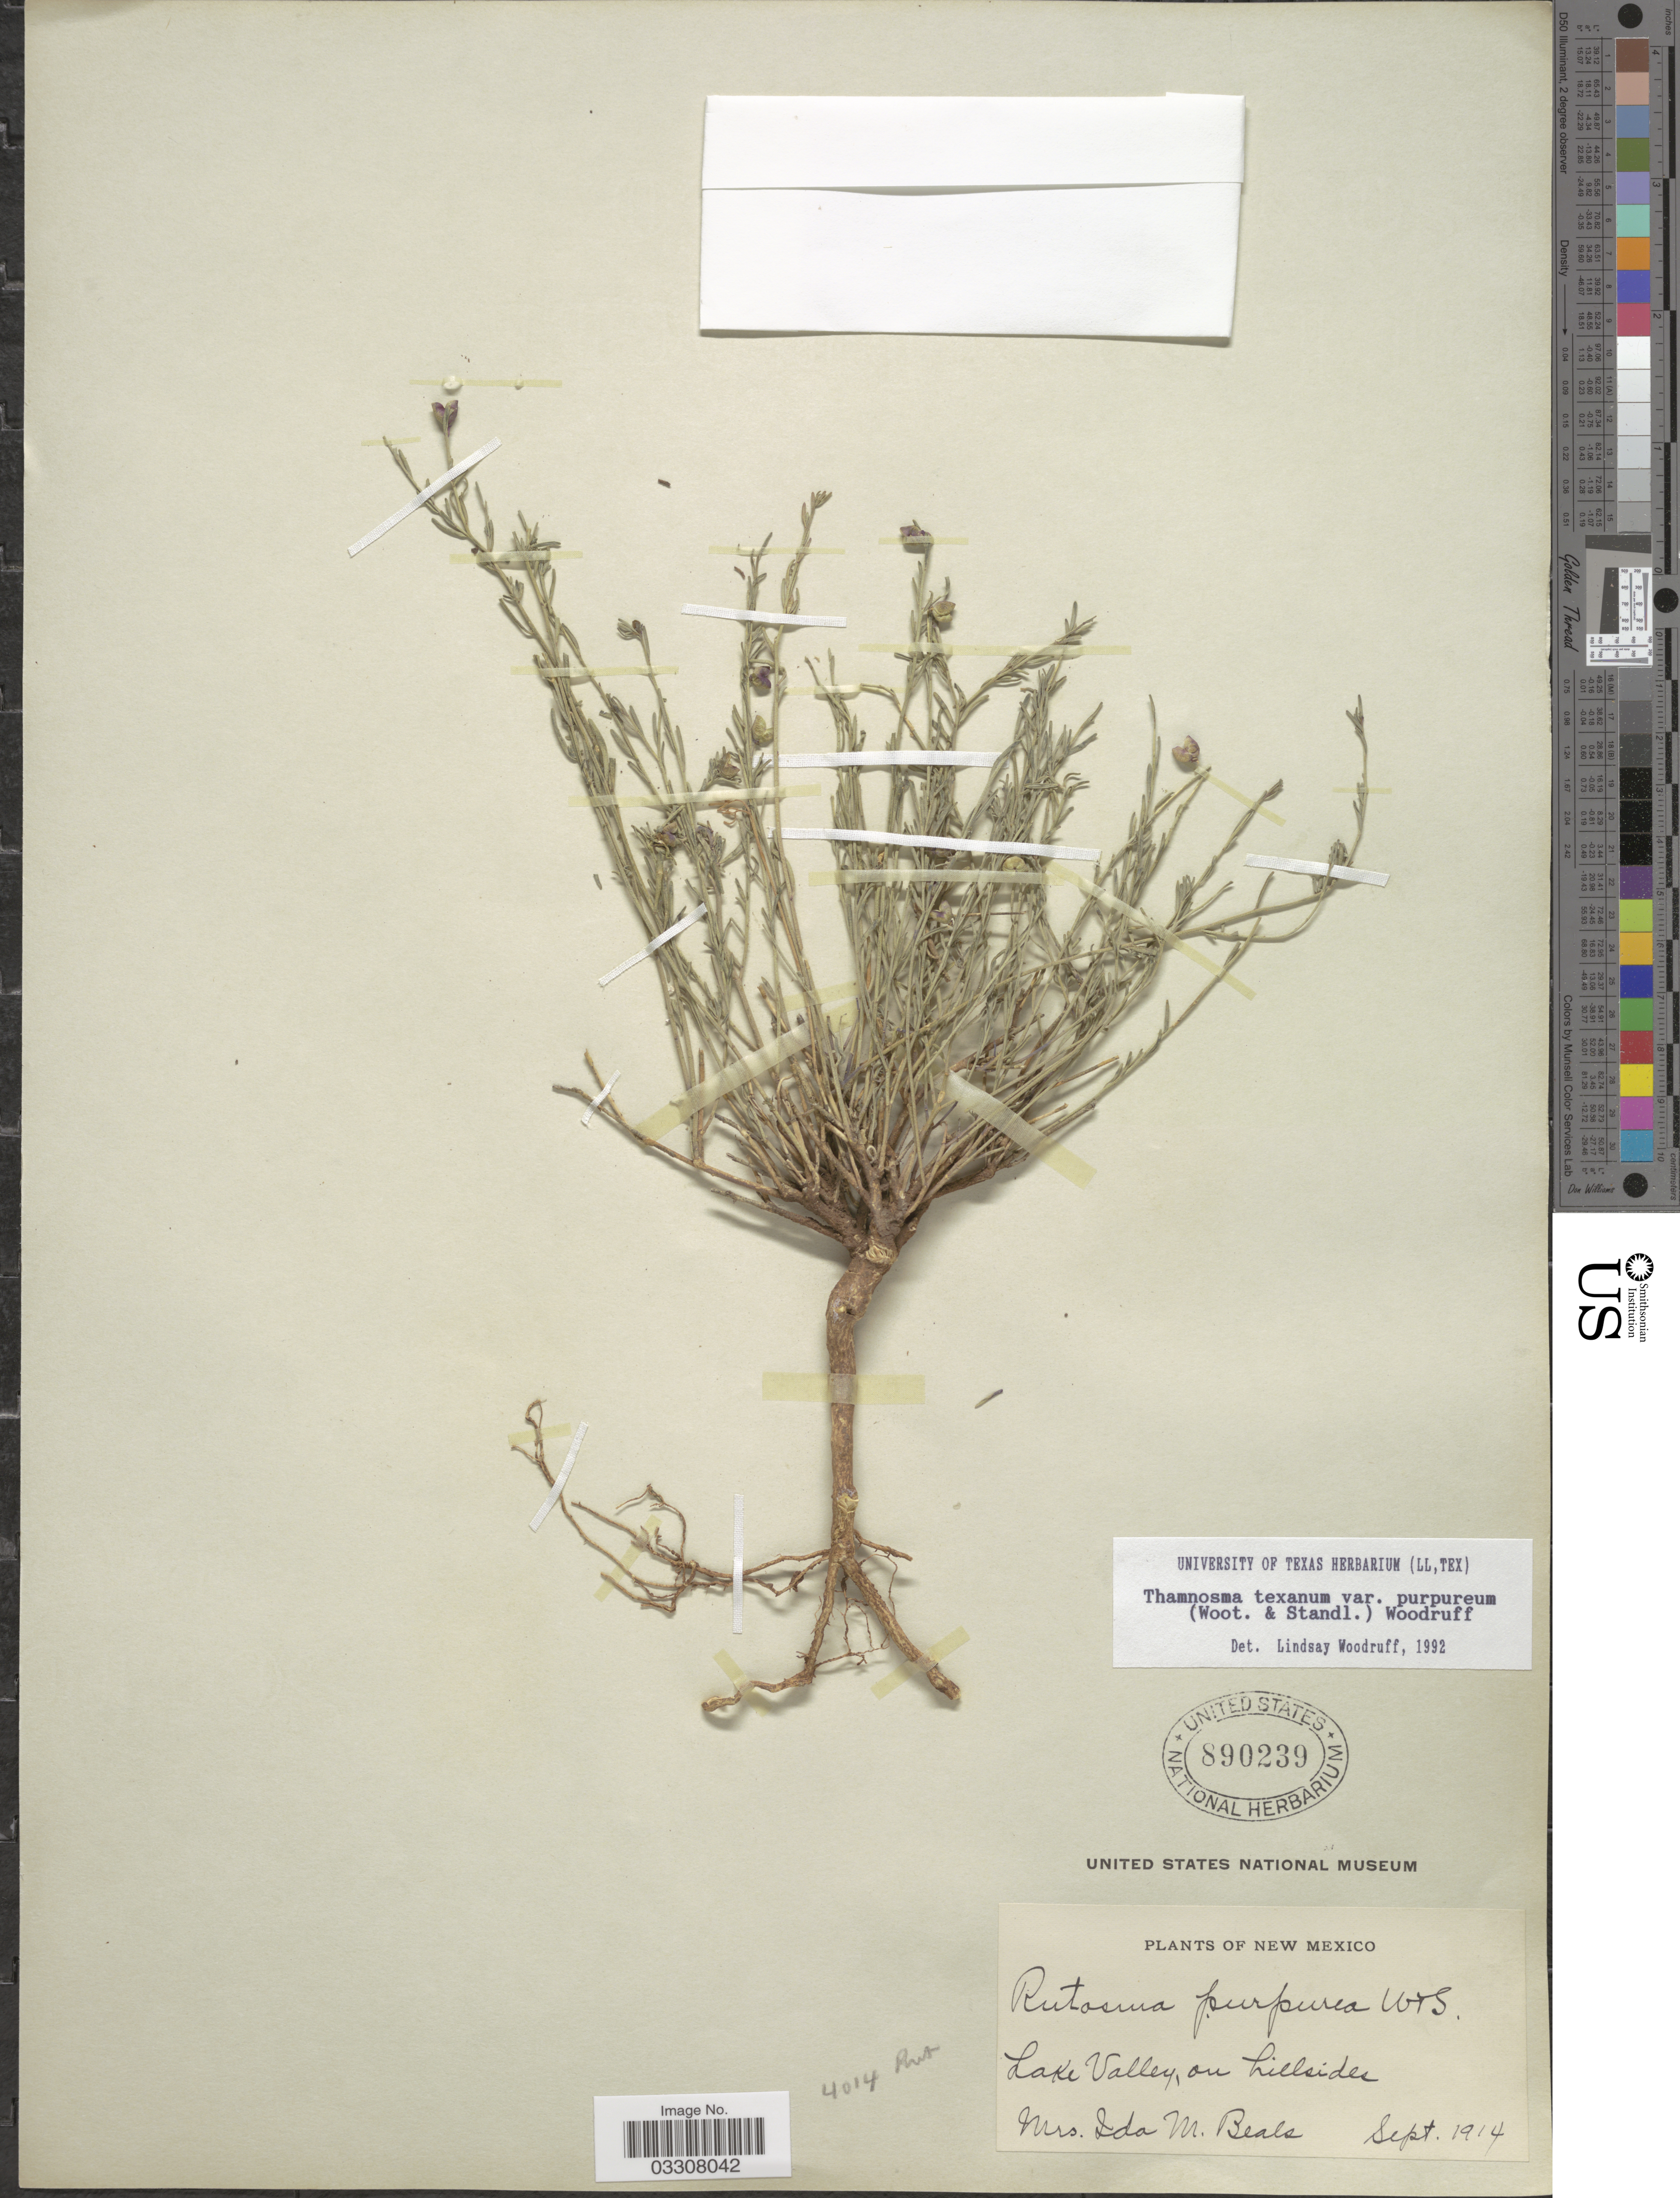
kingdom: Plantae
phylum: Tracheophyta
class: Magnoliopsida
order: Sapindales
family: Rutaceae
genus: Thamnosma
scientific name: Thamnosma texana var. purpurea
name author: (Wooton & Standl.) Woodruff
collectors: I. M. Beals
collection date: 1914-09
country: United States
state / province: New Mexico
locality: Lake Valley, on hillside.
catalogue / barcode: US 890239